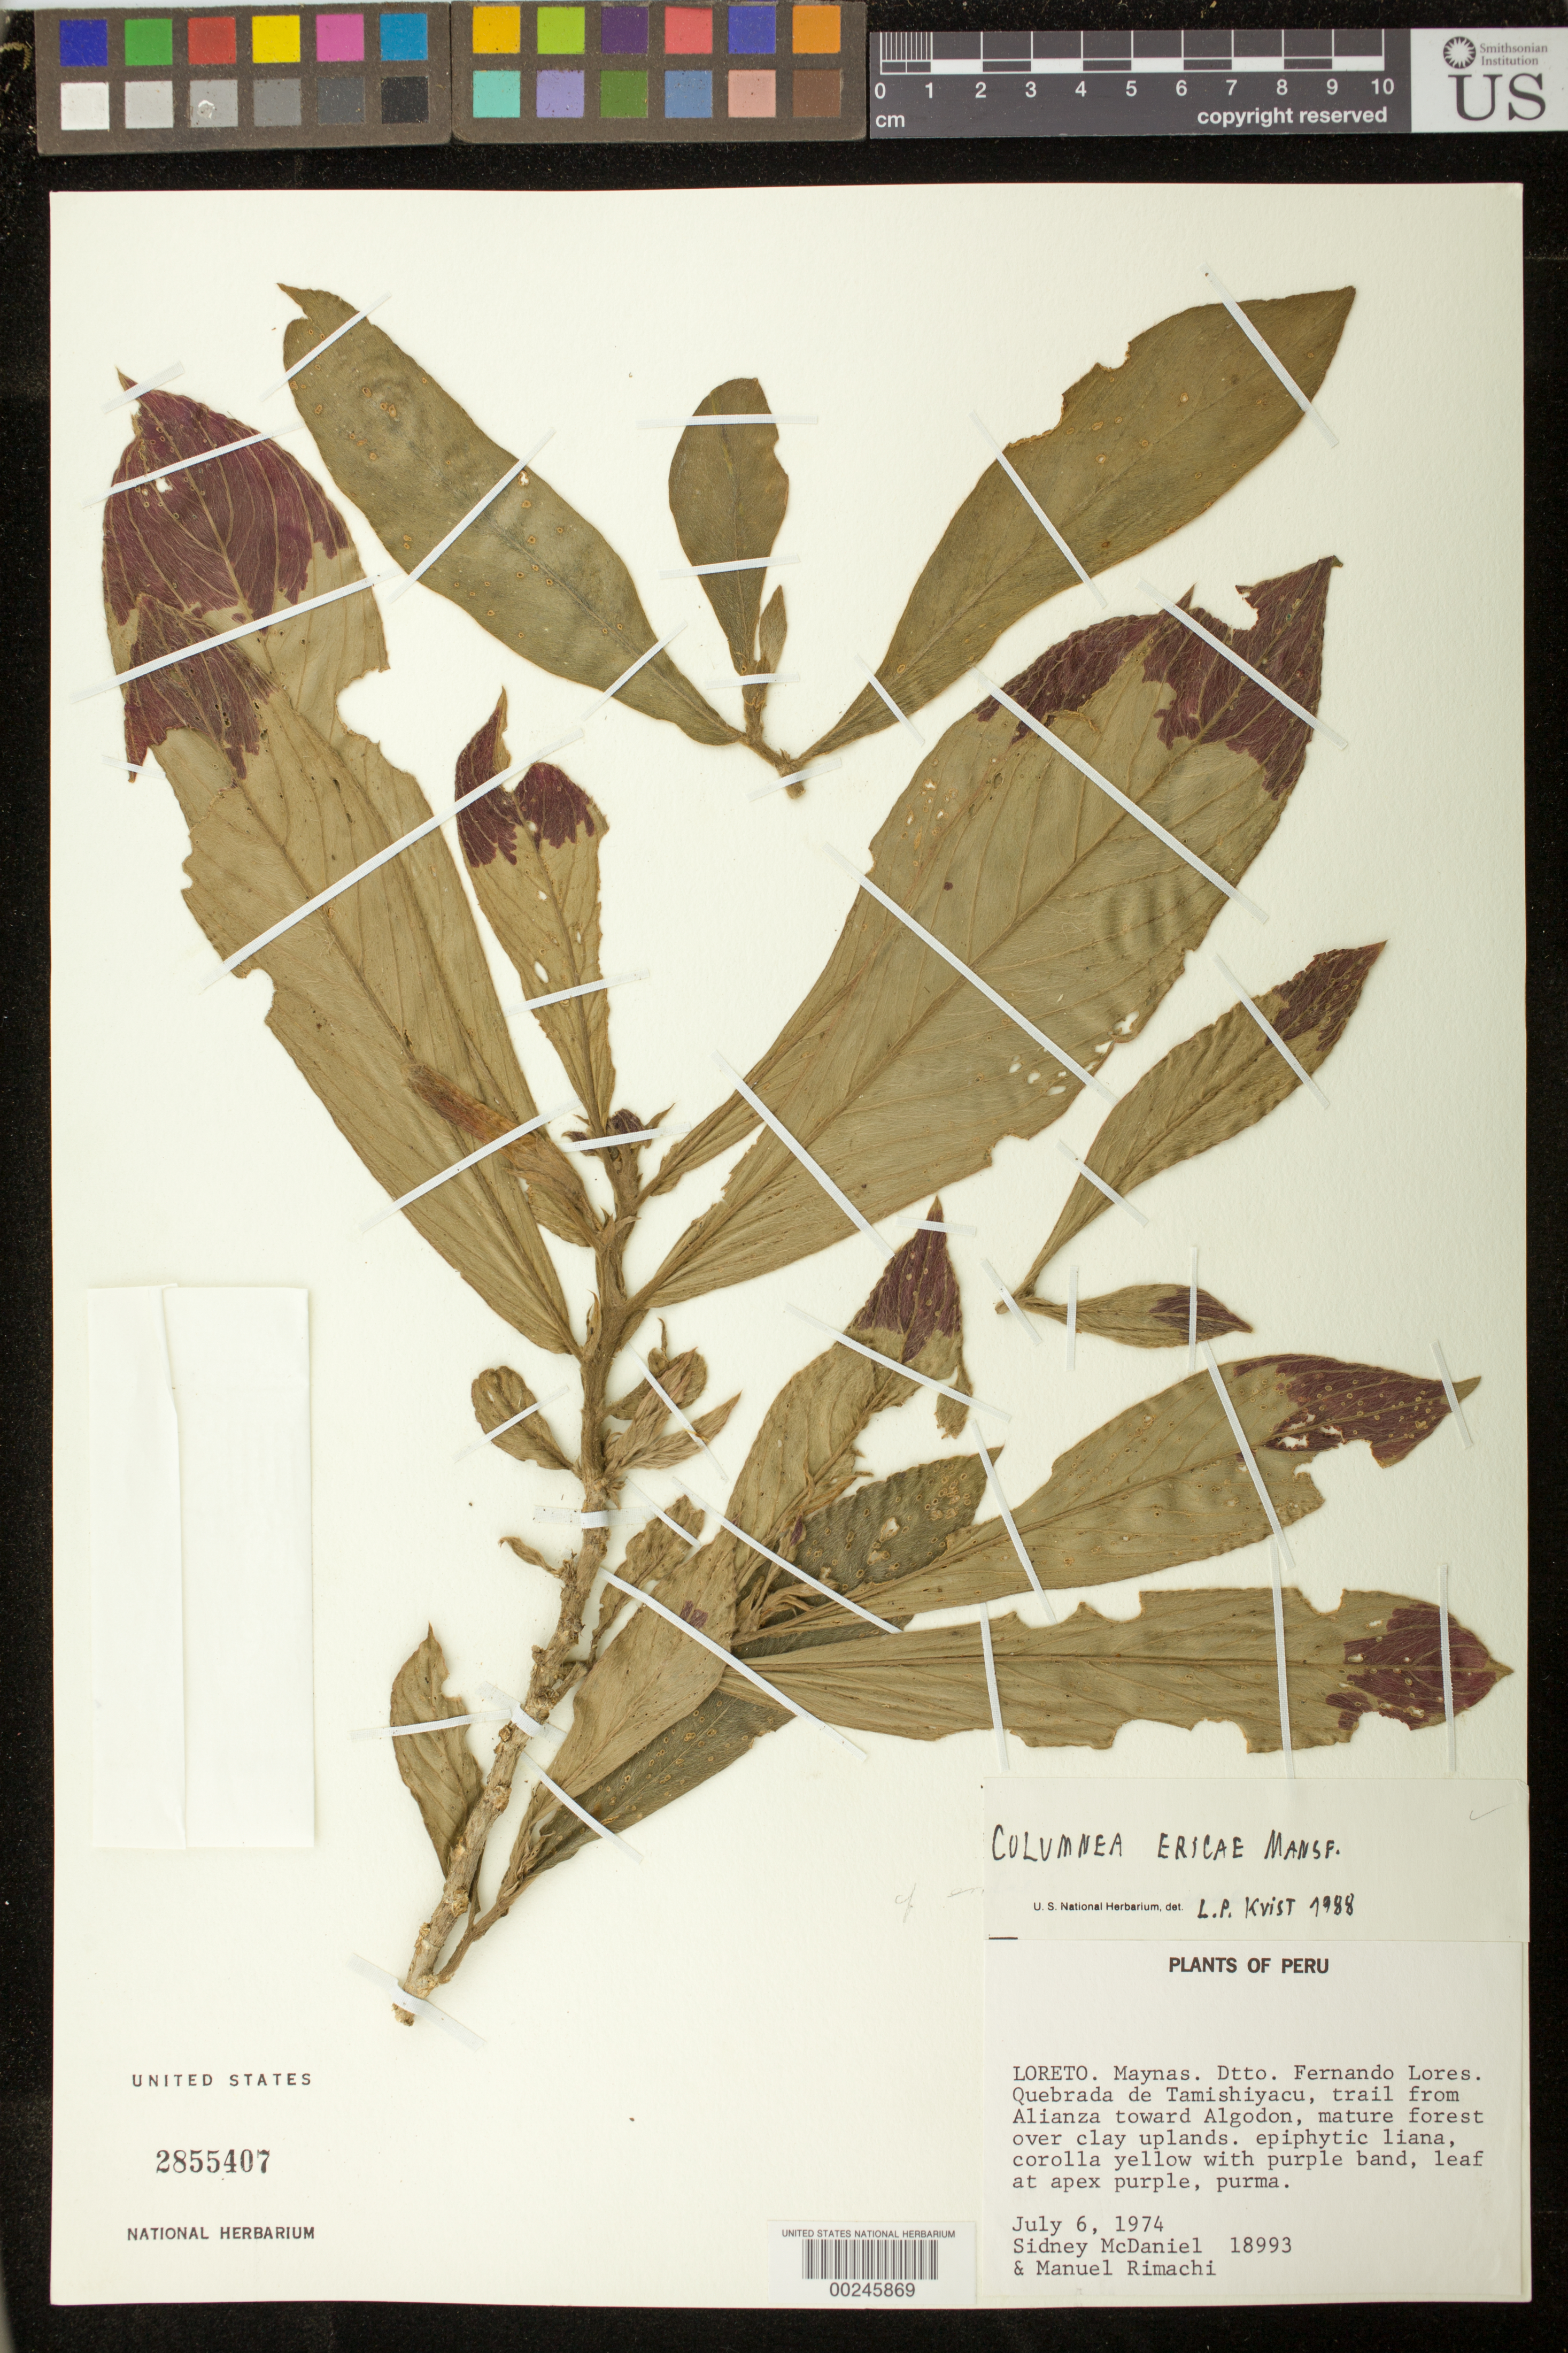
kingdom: Plantae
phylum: Tracheophyta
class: Magnoliopsida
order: Lamiales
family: Gesneriaceae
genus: Columnea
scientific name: Columnea ericae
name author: Mansf.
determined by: Skog, Laurence E.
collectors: S. McDaniel & M. Rimachi Y.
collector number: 18993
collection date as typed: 06 Jul 1974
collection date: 1974-07-06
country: Peru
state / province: Loreto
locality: Prov. Maynas, Dtto. Fernando Lores; Quebrada de Tamishiyacu, trail from Alianza toward Algodon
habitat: Mature forest over clay uplands; purma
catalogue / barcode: US 2855407